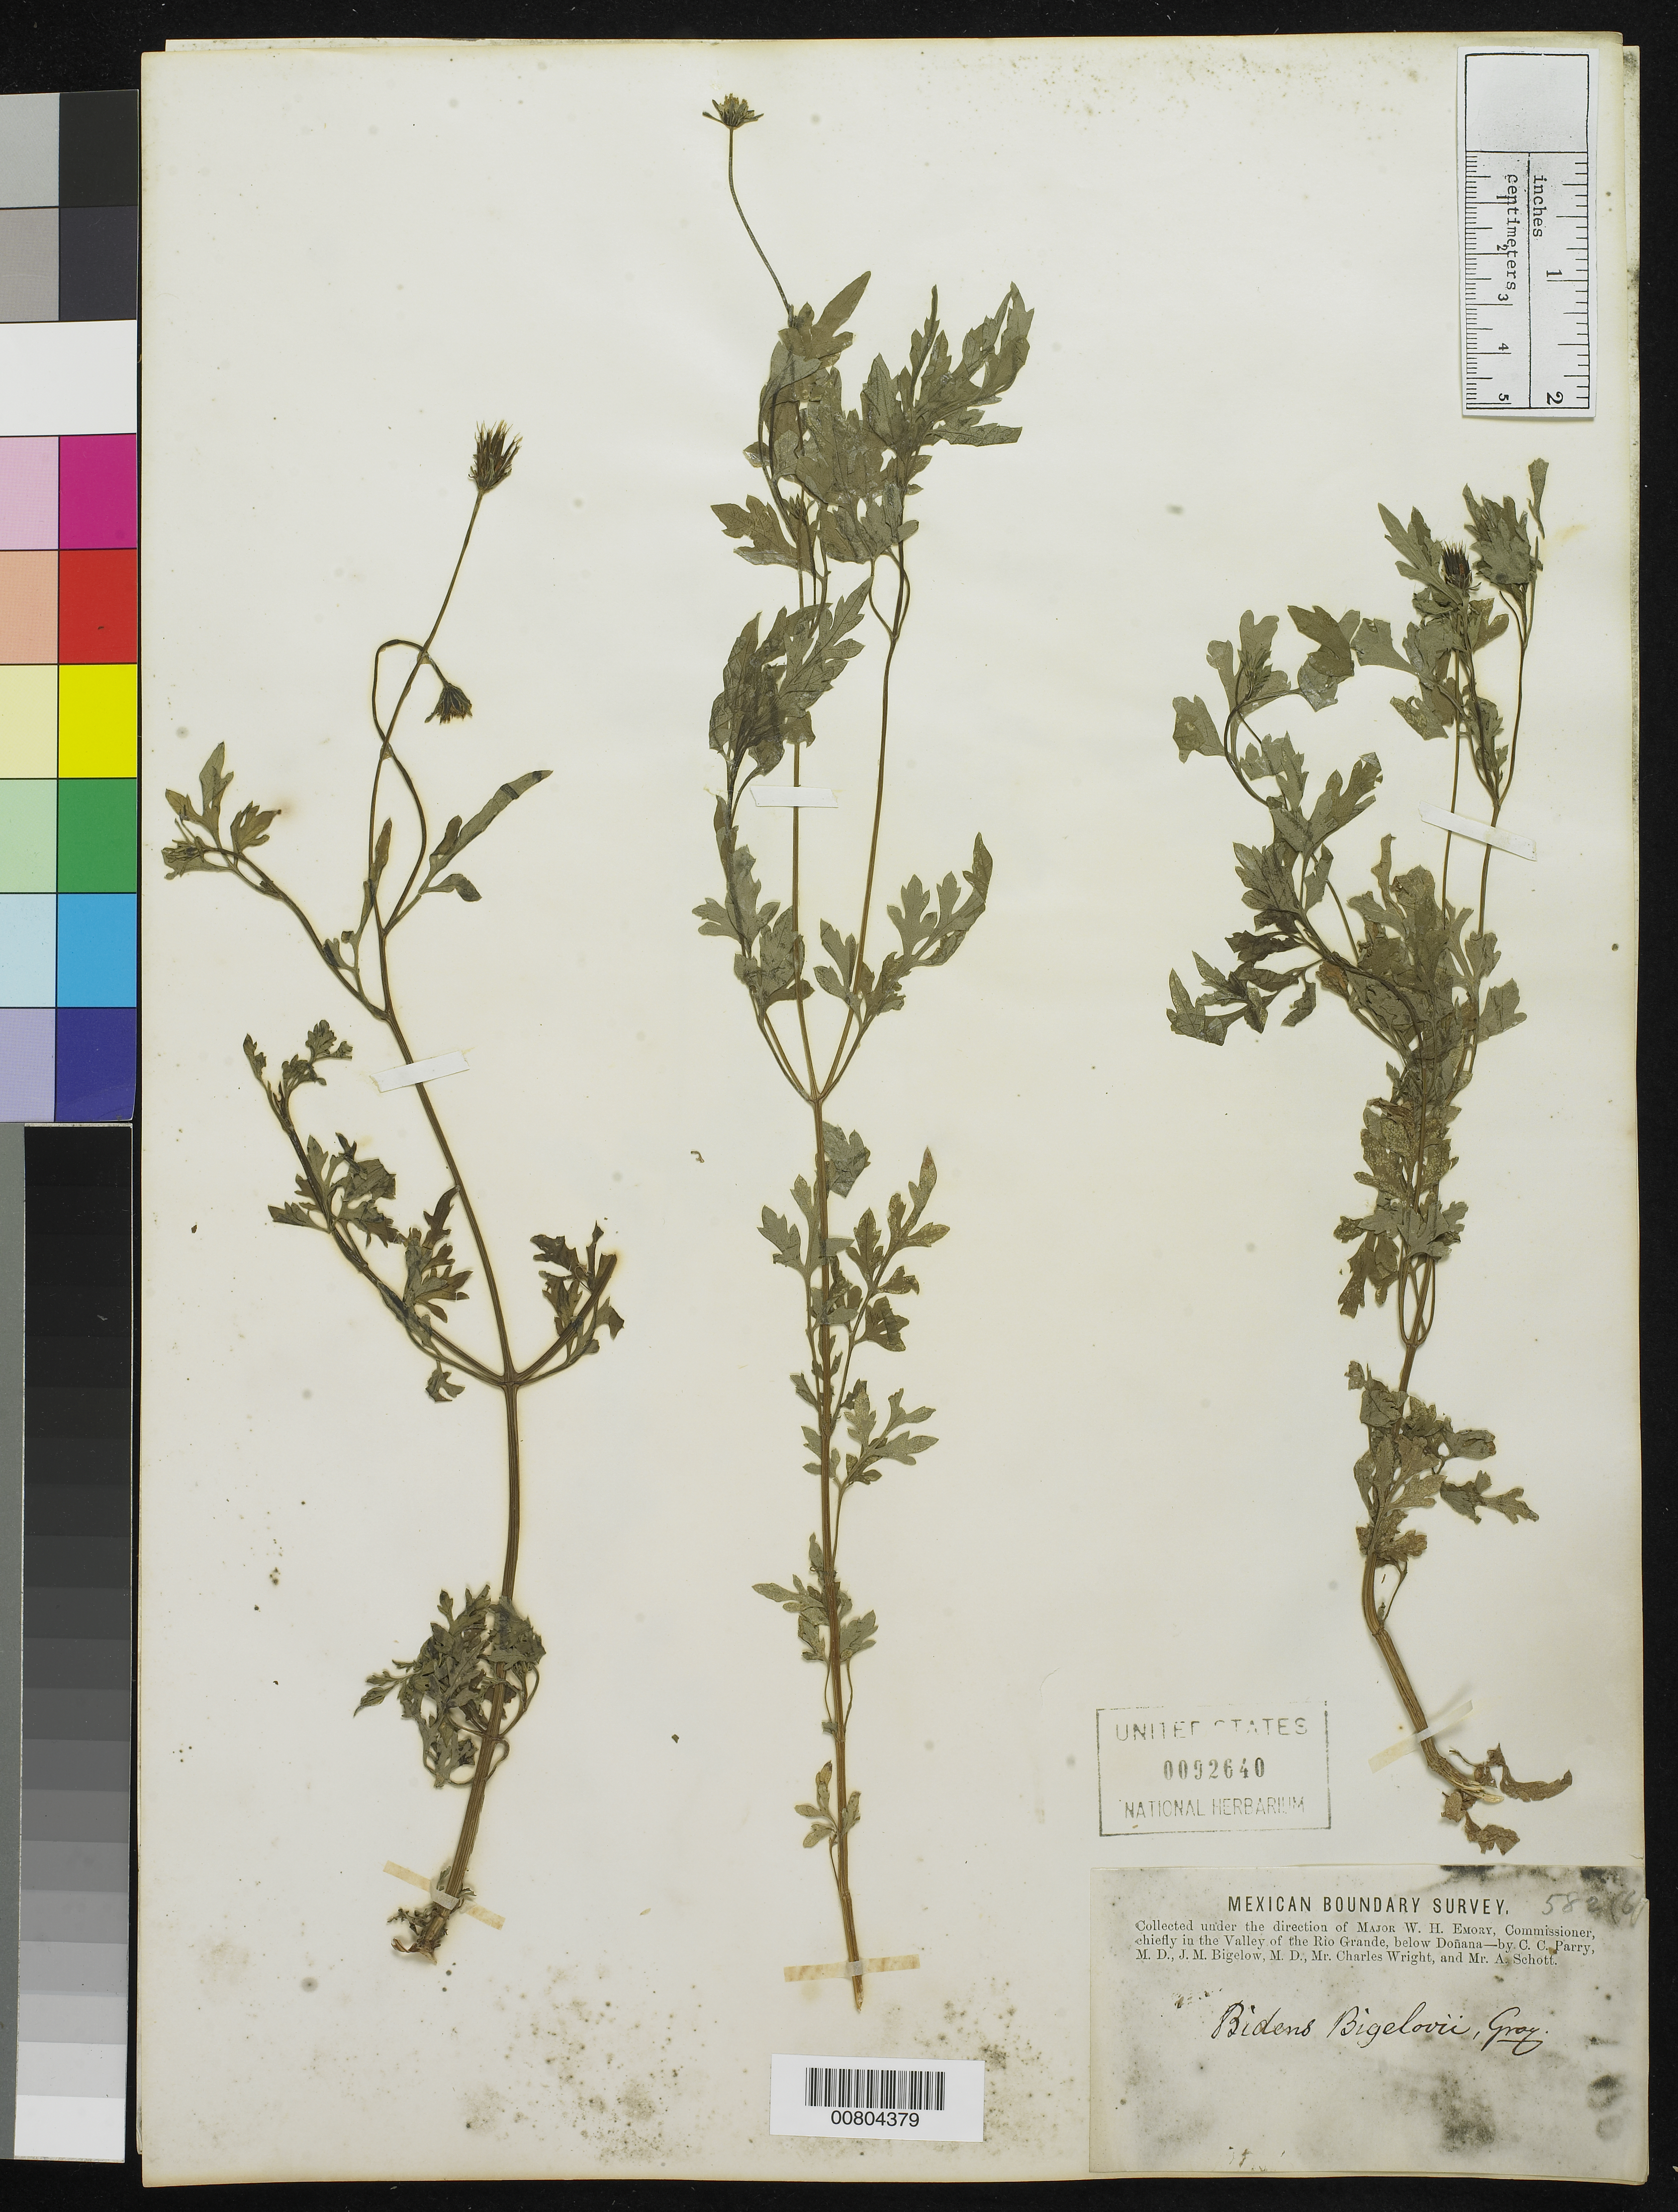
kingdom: Plantae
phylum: Tracheophyta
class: Magnoliopsida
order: Asterales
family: Asteraceae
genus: Bidens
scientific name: Bidens bigelovii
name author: A. Gray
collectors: C. C. Parry, J. M. Bigelow, C. Wright & A. C. V. Schott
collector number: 582 (G)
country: United States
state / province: New Mexico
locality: Valley of the Rio Grande, below Doñana, New Mexico.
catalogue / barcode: US 92640